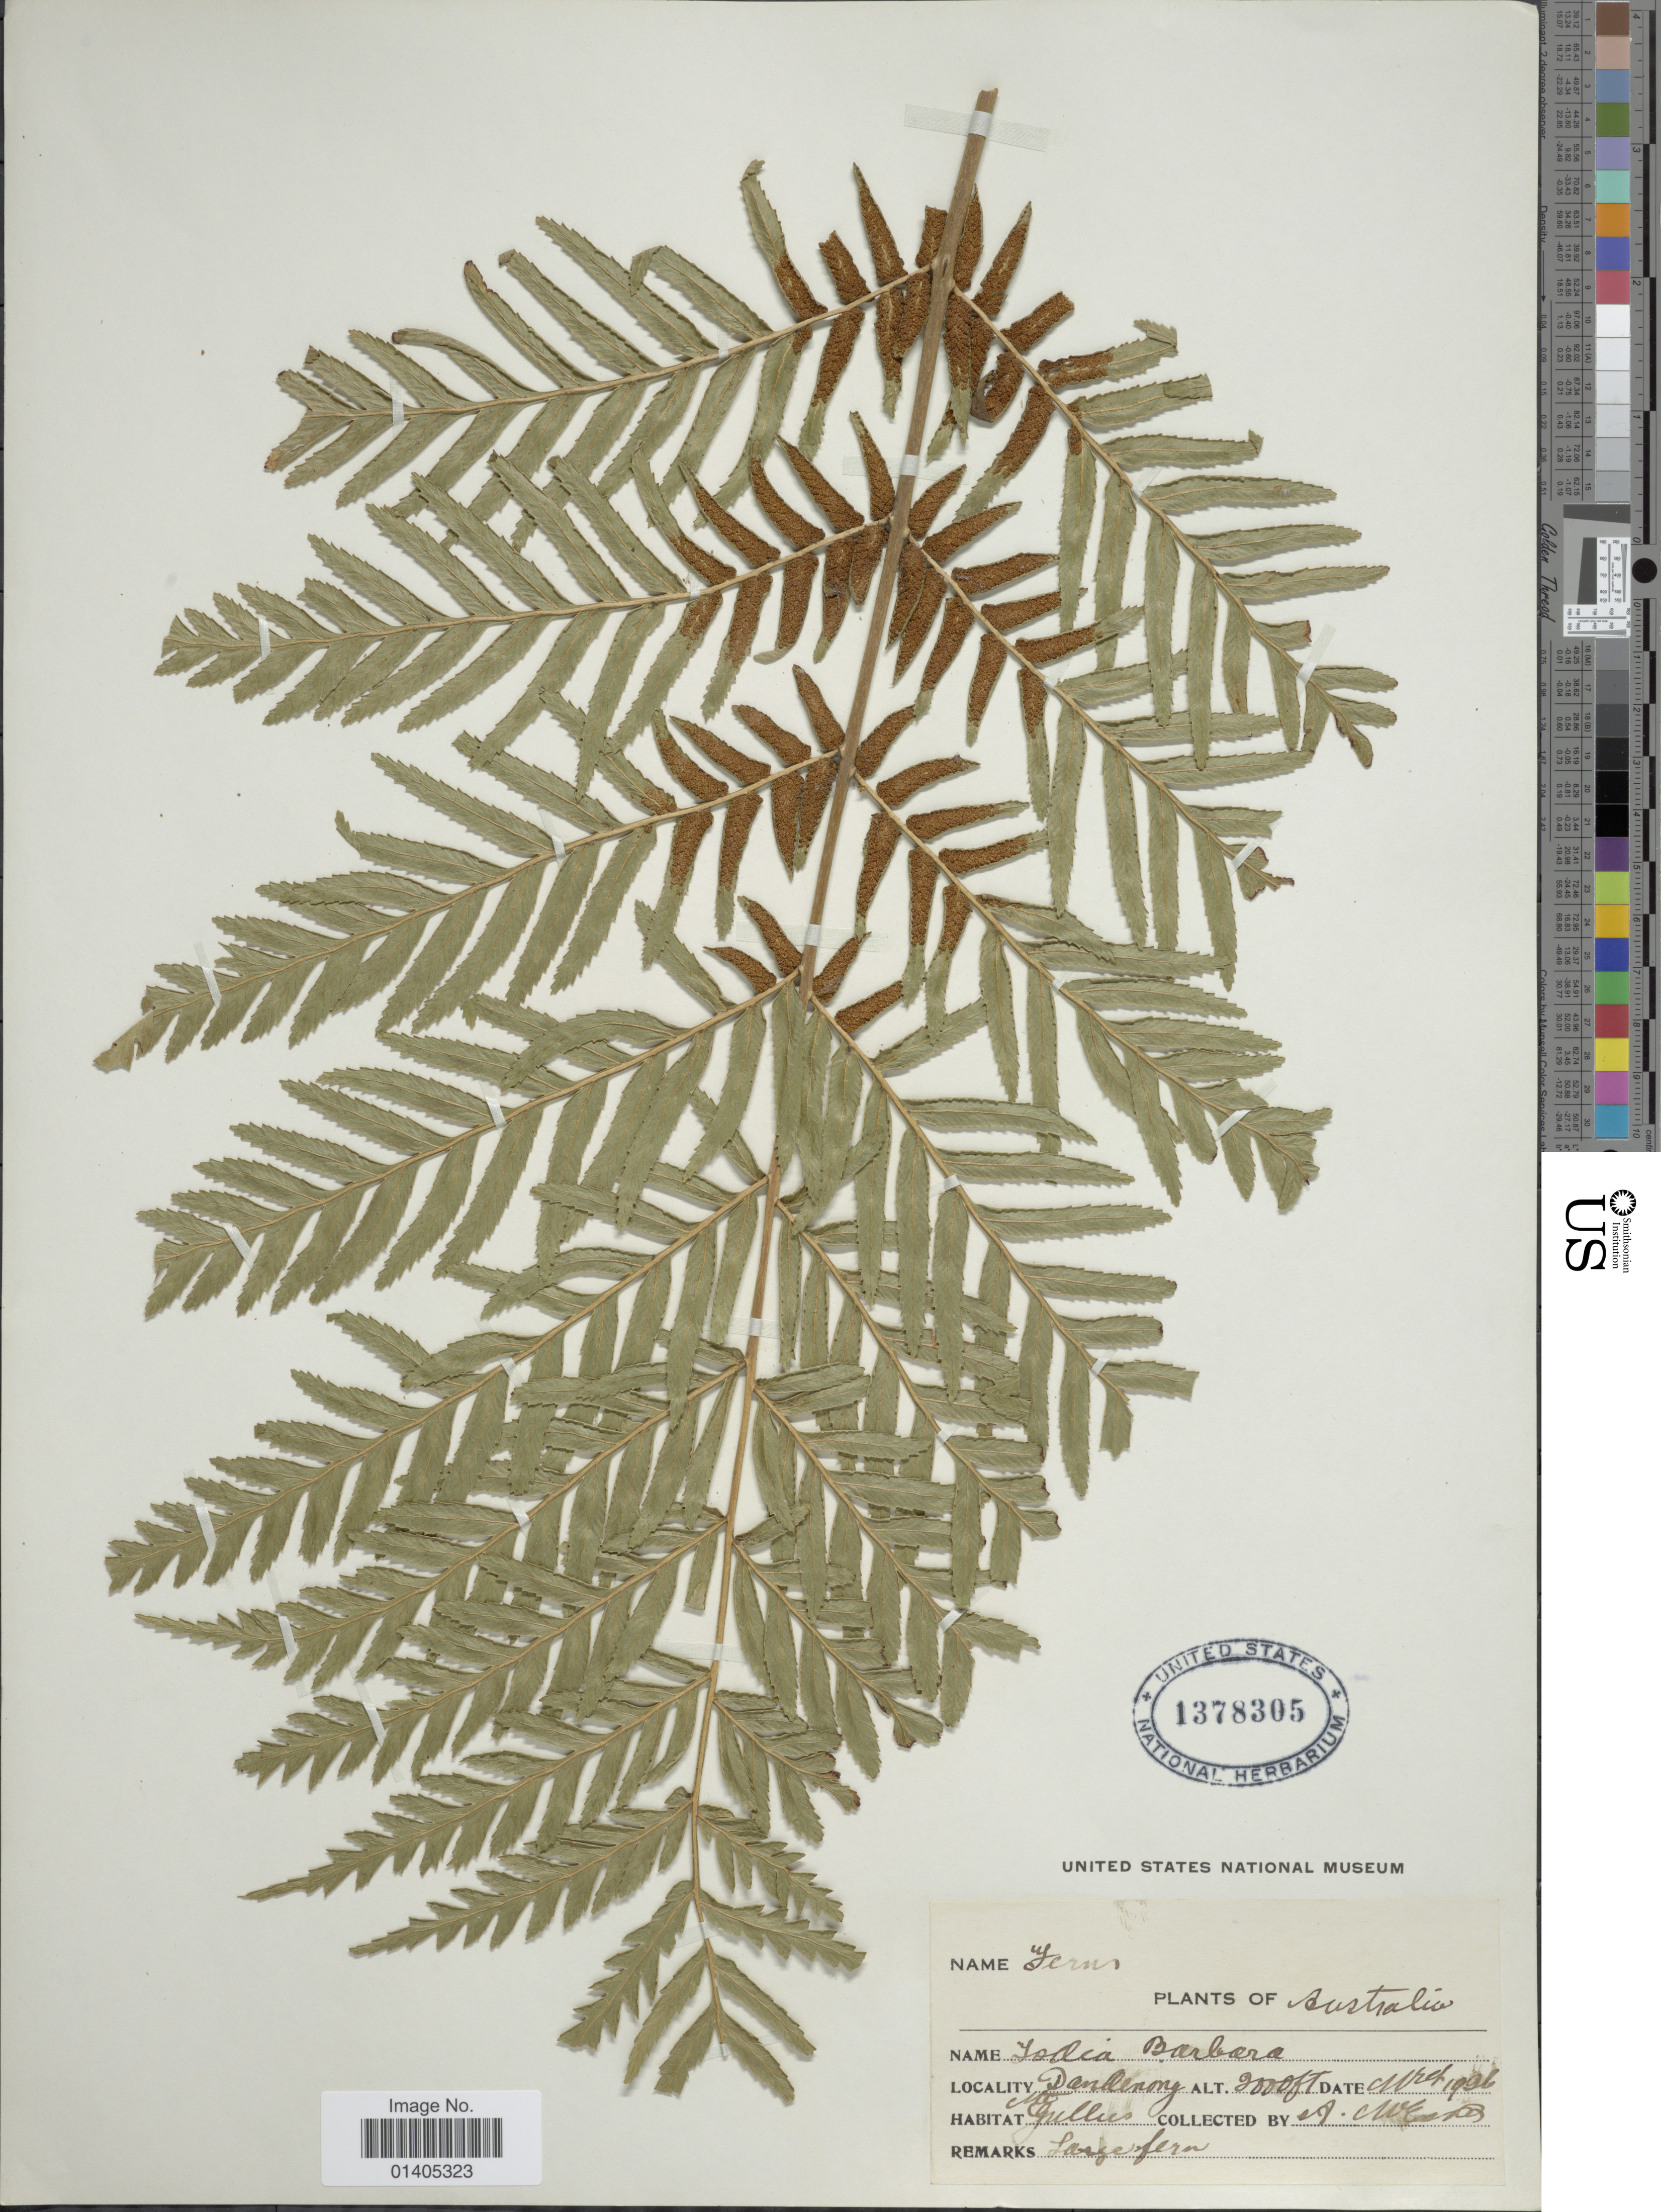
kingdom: Plantae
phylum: Tracheophyta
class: Polypodiopsida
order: Osmundales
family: Osmundaceae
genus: Todea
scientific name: Todea barbara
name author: T. Moore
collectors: A. MacCaskill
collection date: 1926-03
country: Australia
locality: Dandenong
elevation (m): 610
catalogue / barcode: US 1378305